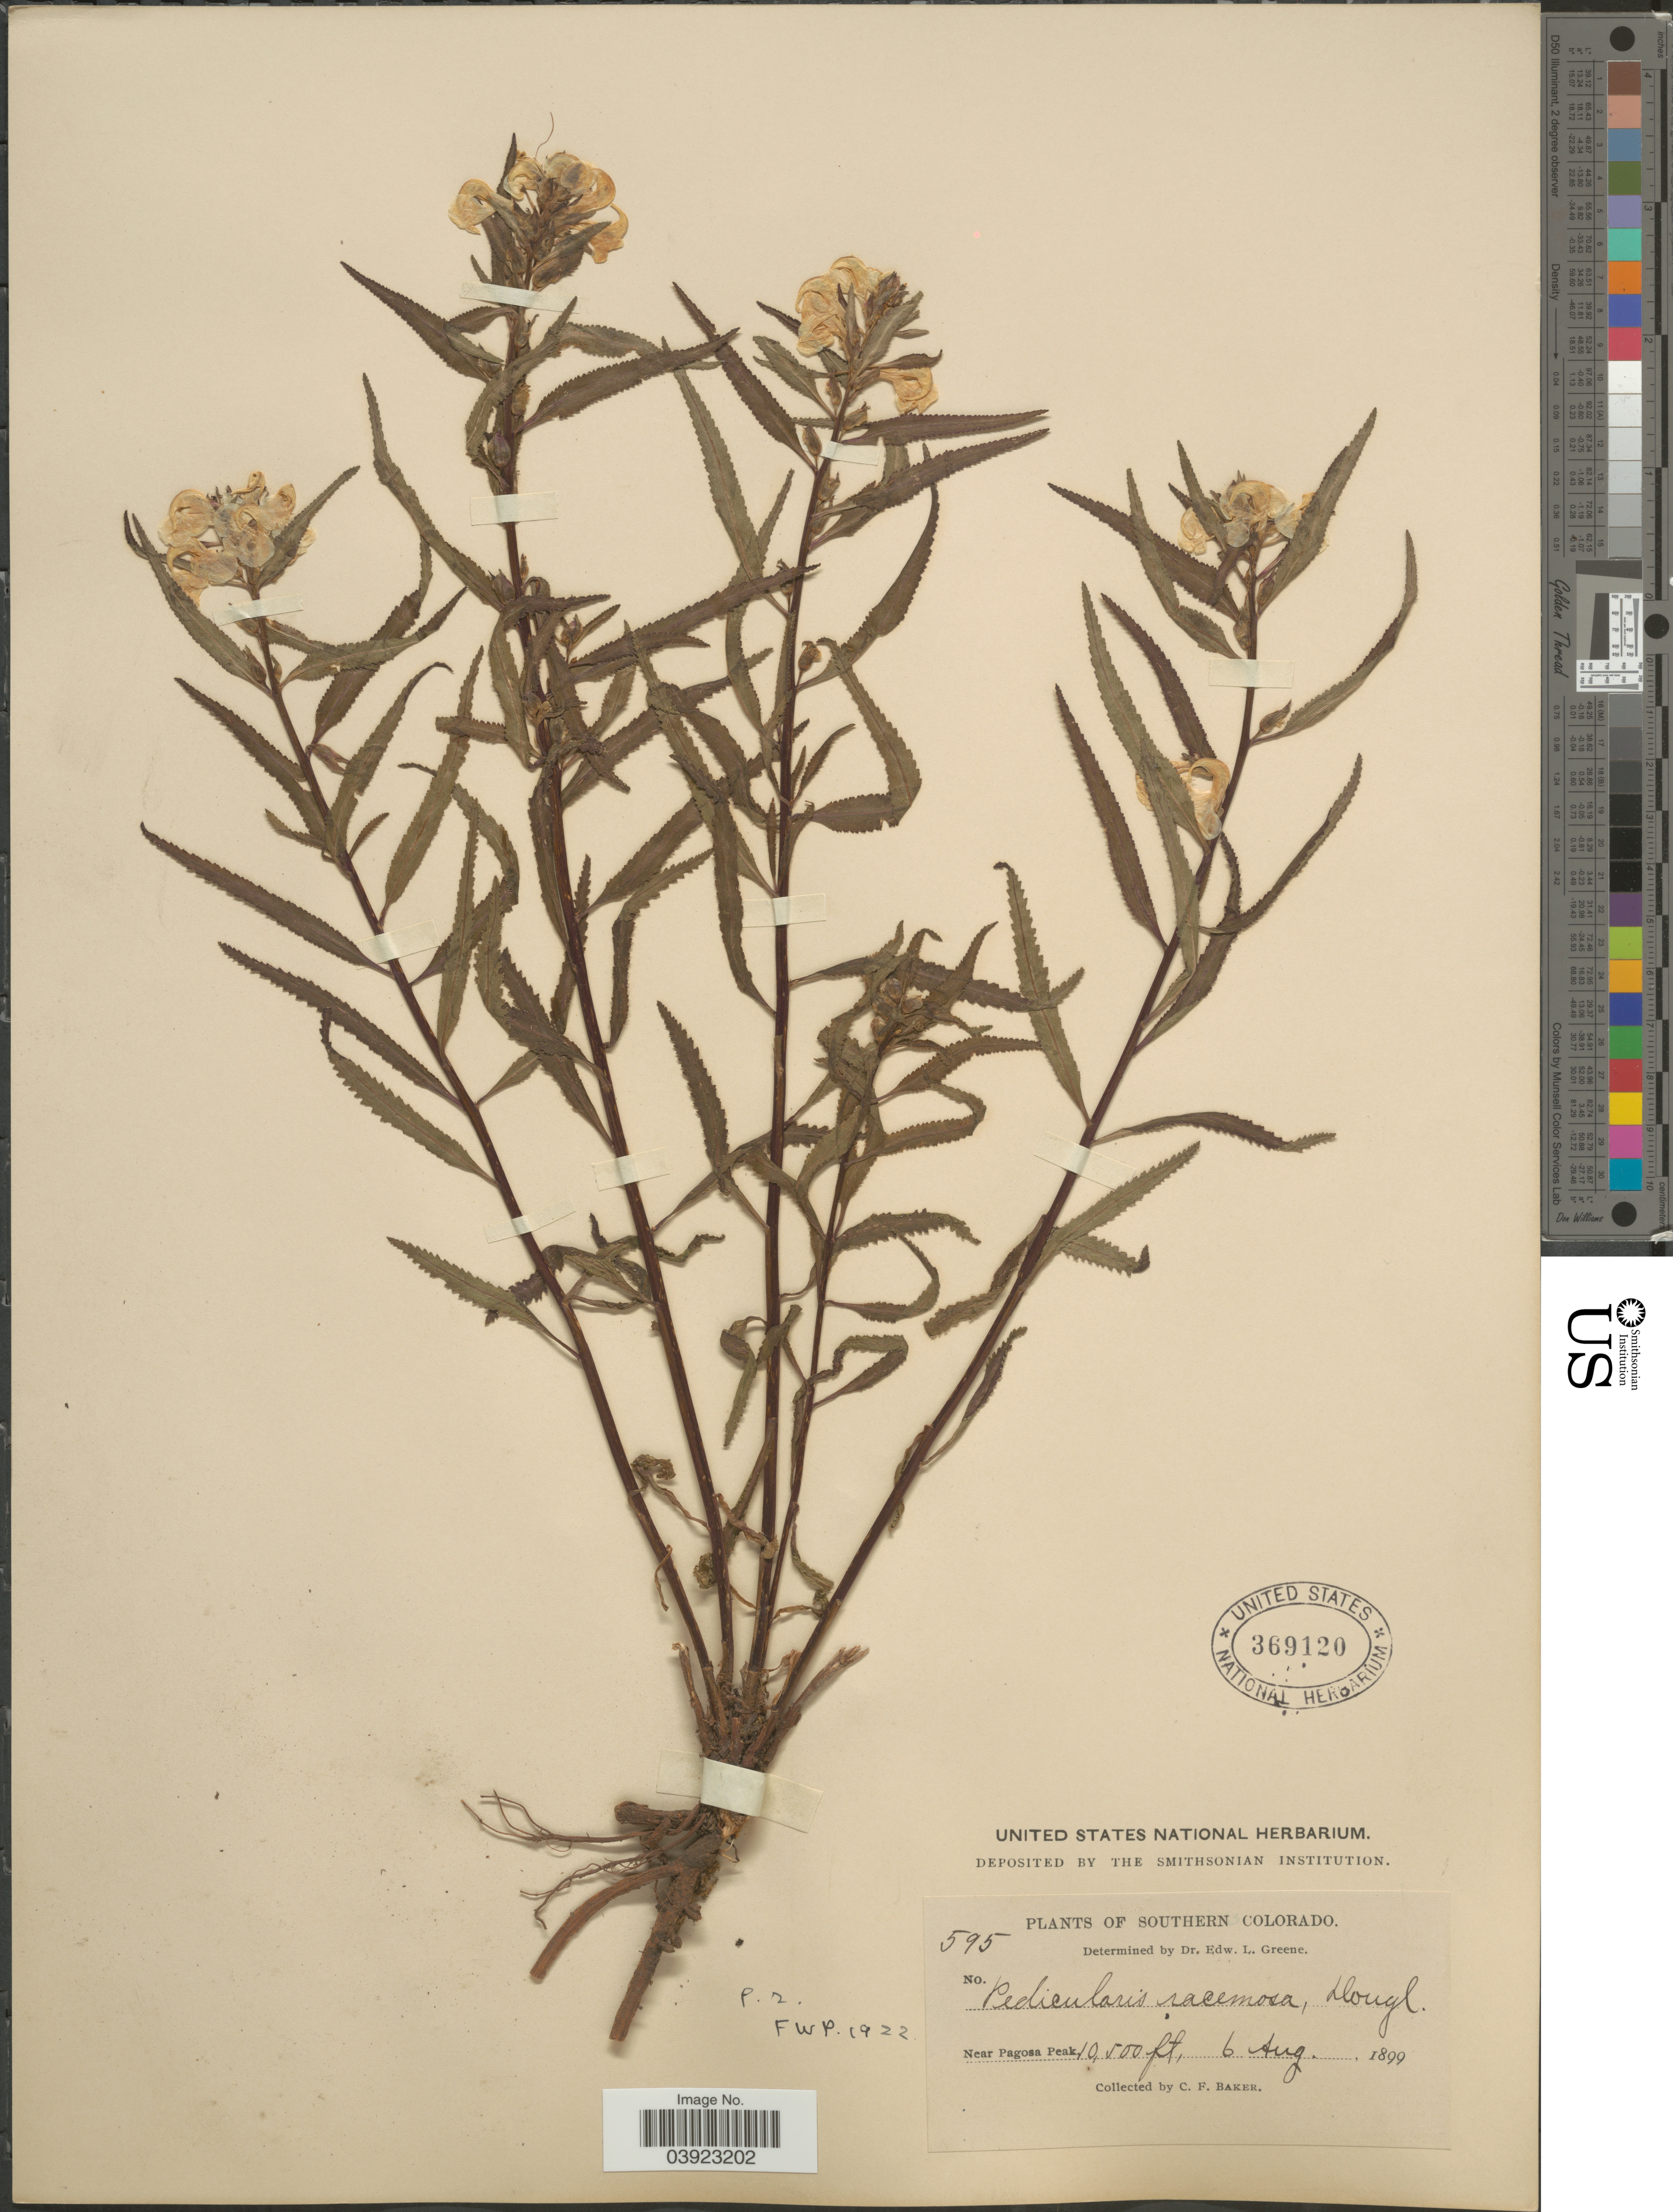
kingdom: Plantae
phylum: Tracheophyta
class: Magnoliopsida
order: Lamiales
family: Orobanchaceae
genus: Pedicularis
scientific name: Pedicularis racemosa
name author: Douglas ex Benth.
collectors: C. F. Baker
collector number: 595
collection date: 1899-08-06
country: United States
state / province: Colorado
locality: Southern Colorado. Near Pagosa Peak.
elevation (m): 3200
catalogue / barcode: US 369120